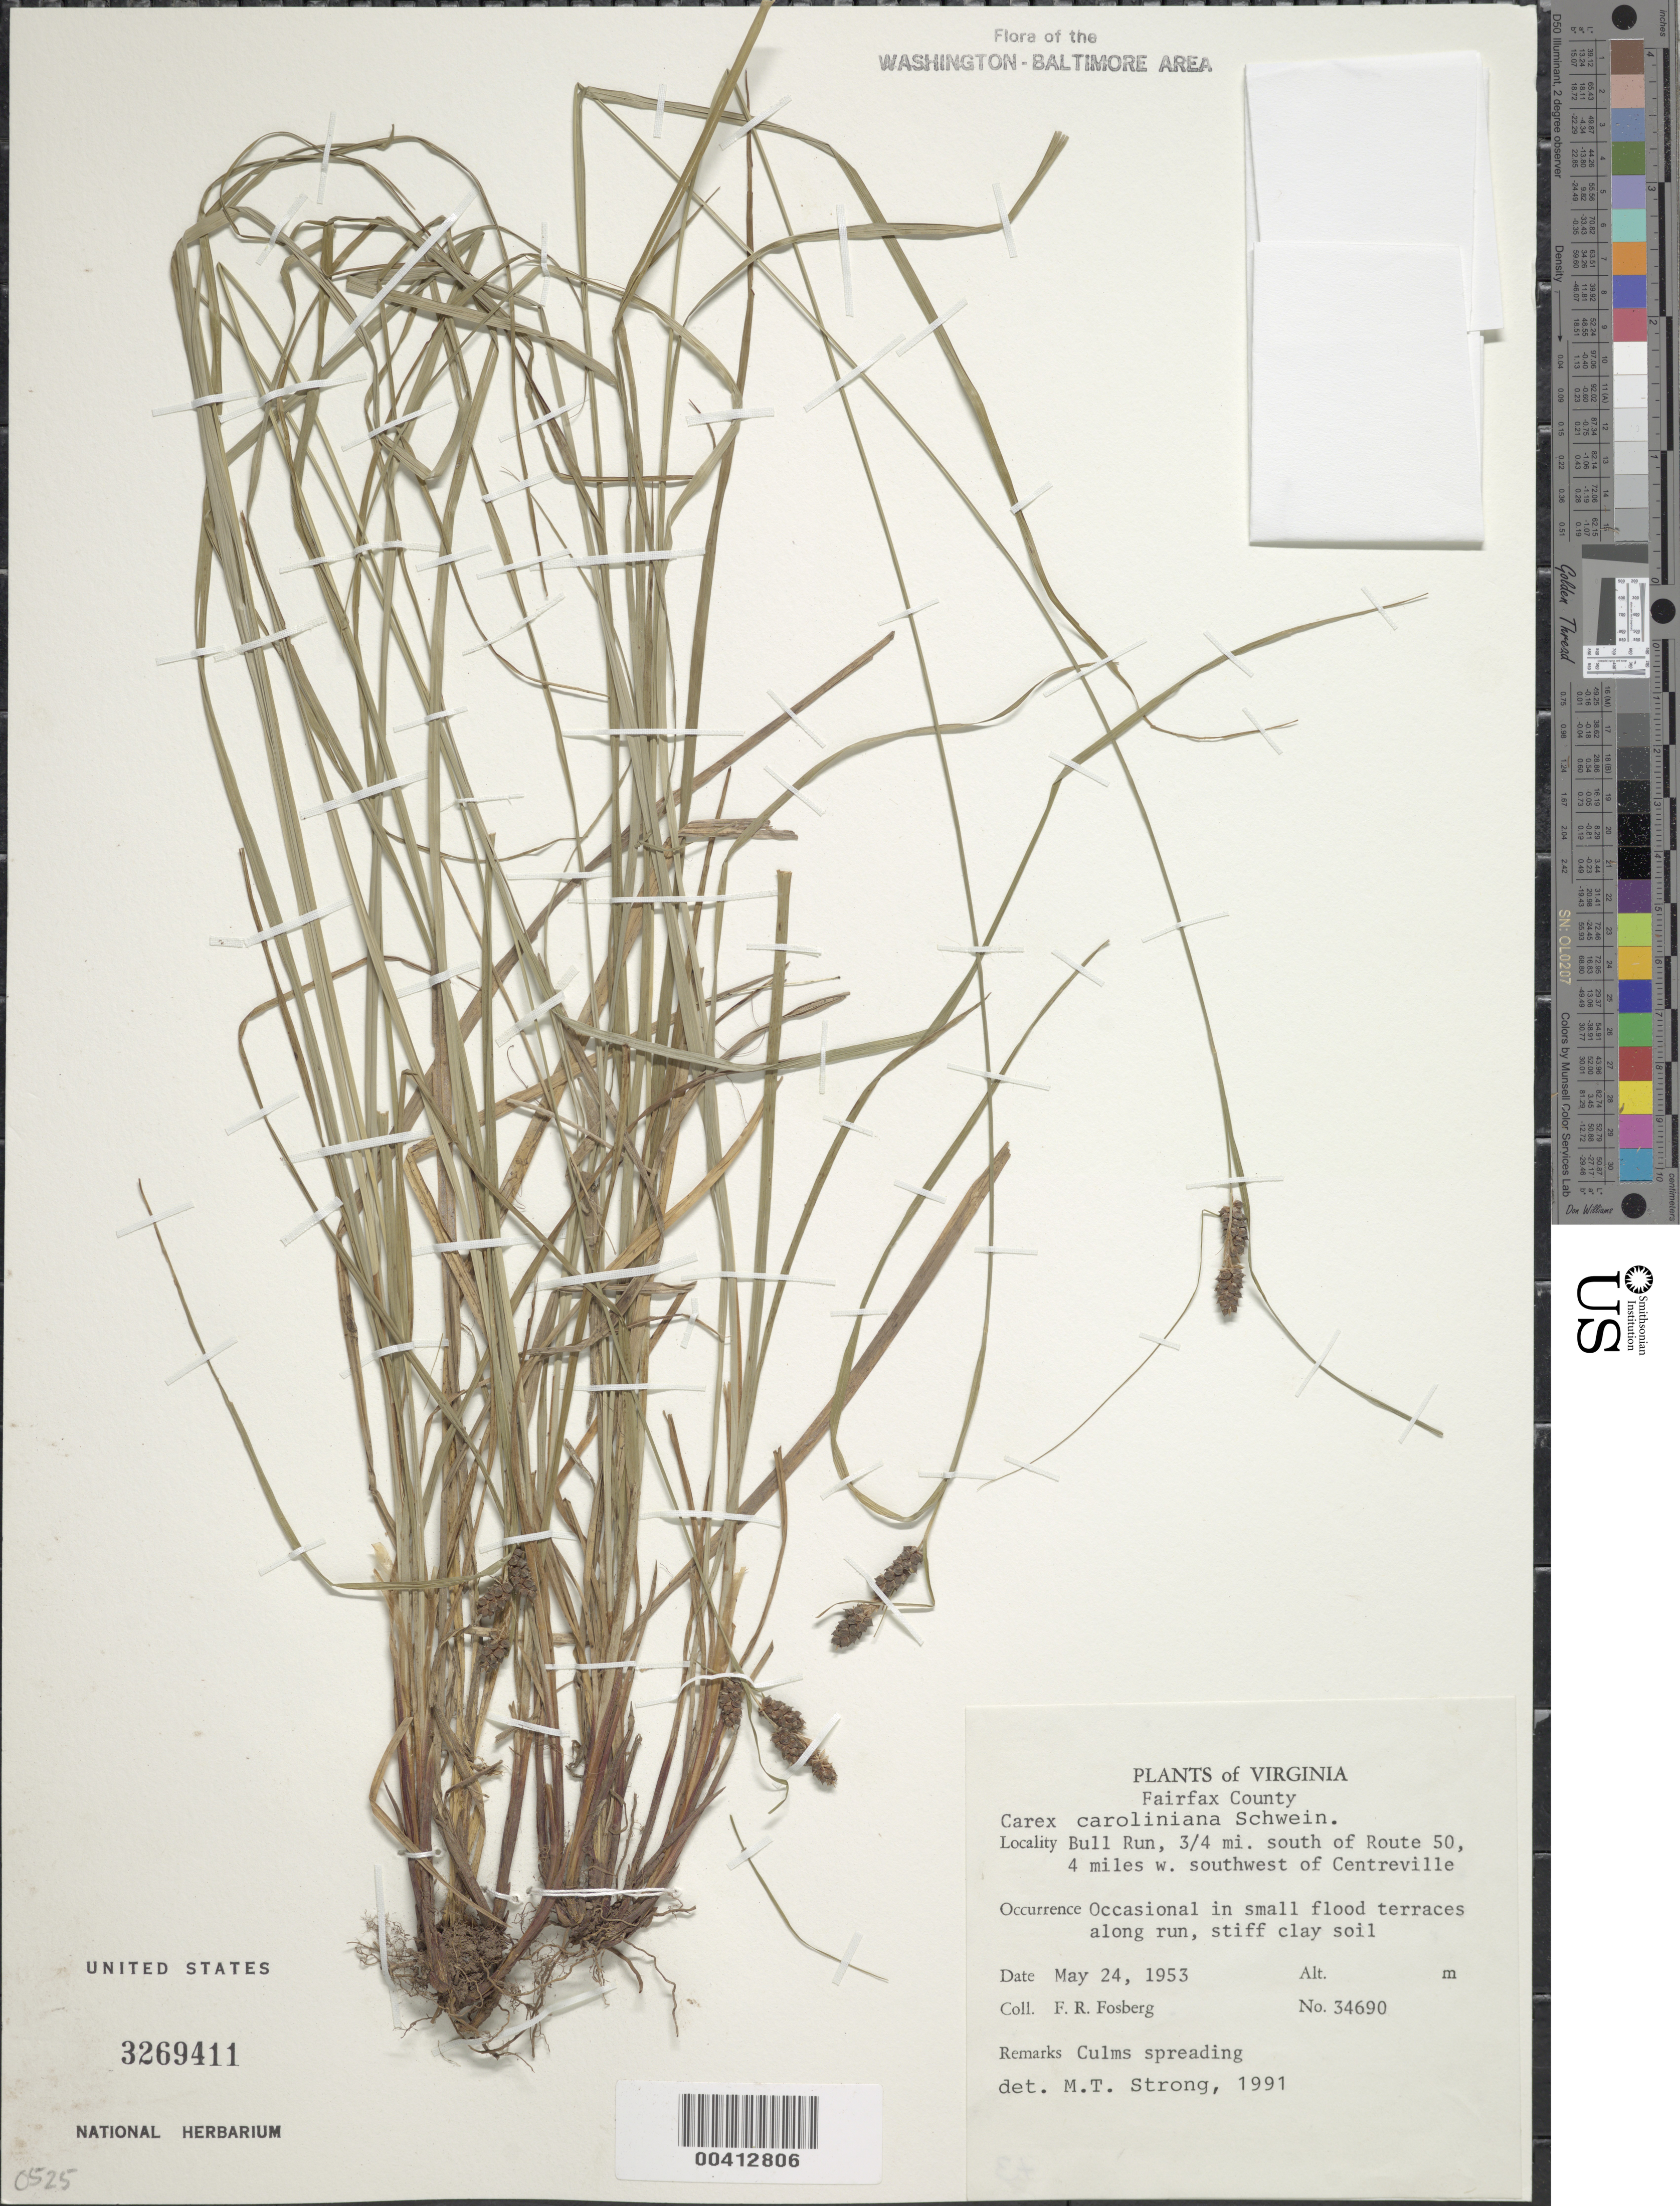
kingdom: Plantae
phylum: Tracheophyta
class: Liliopsida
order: Poales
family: Cyperaceae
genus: Carex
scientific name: Carex caroliniana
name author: Schwein.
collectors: F. R. Fosberg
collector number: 34690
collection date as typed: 24 May 1953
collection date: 1953-05-24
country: United States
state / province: Virginia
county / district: Fairfax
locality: Bull Run, S of Rte 50, SW of Centreville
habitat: Small flood terraces along run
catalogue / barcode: US 3269411